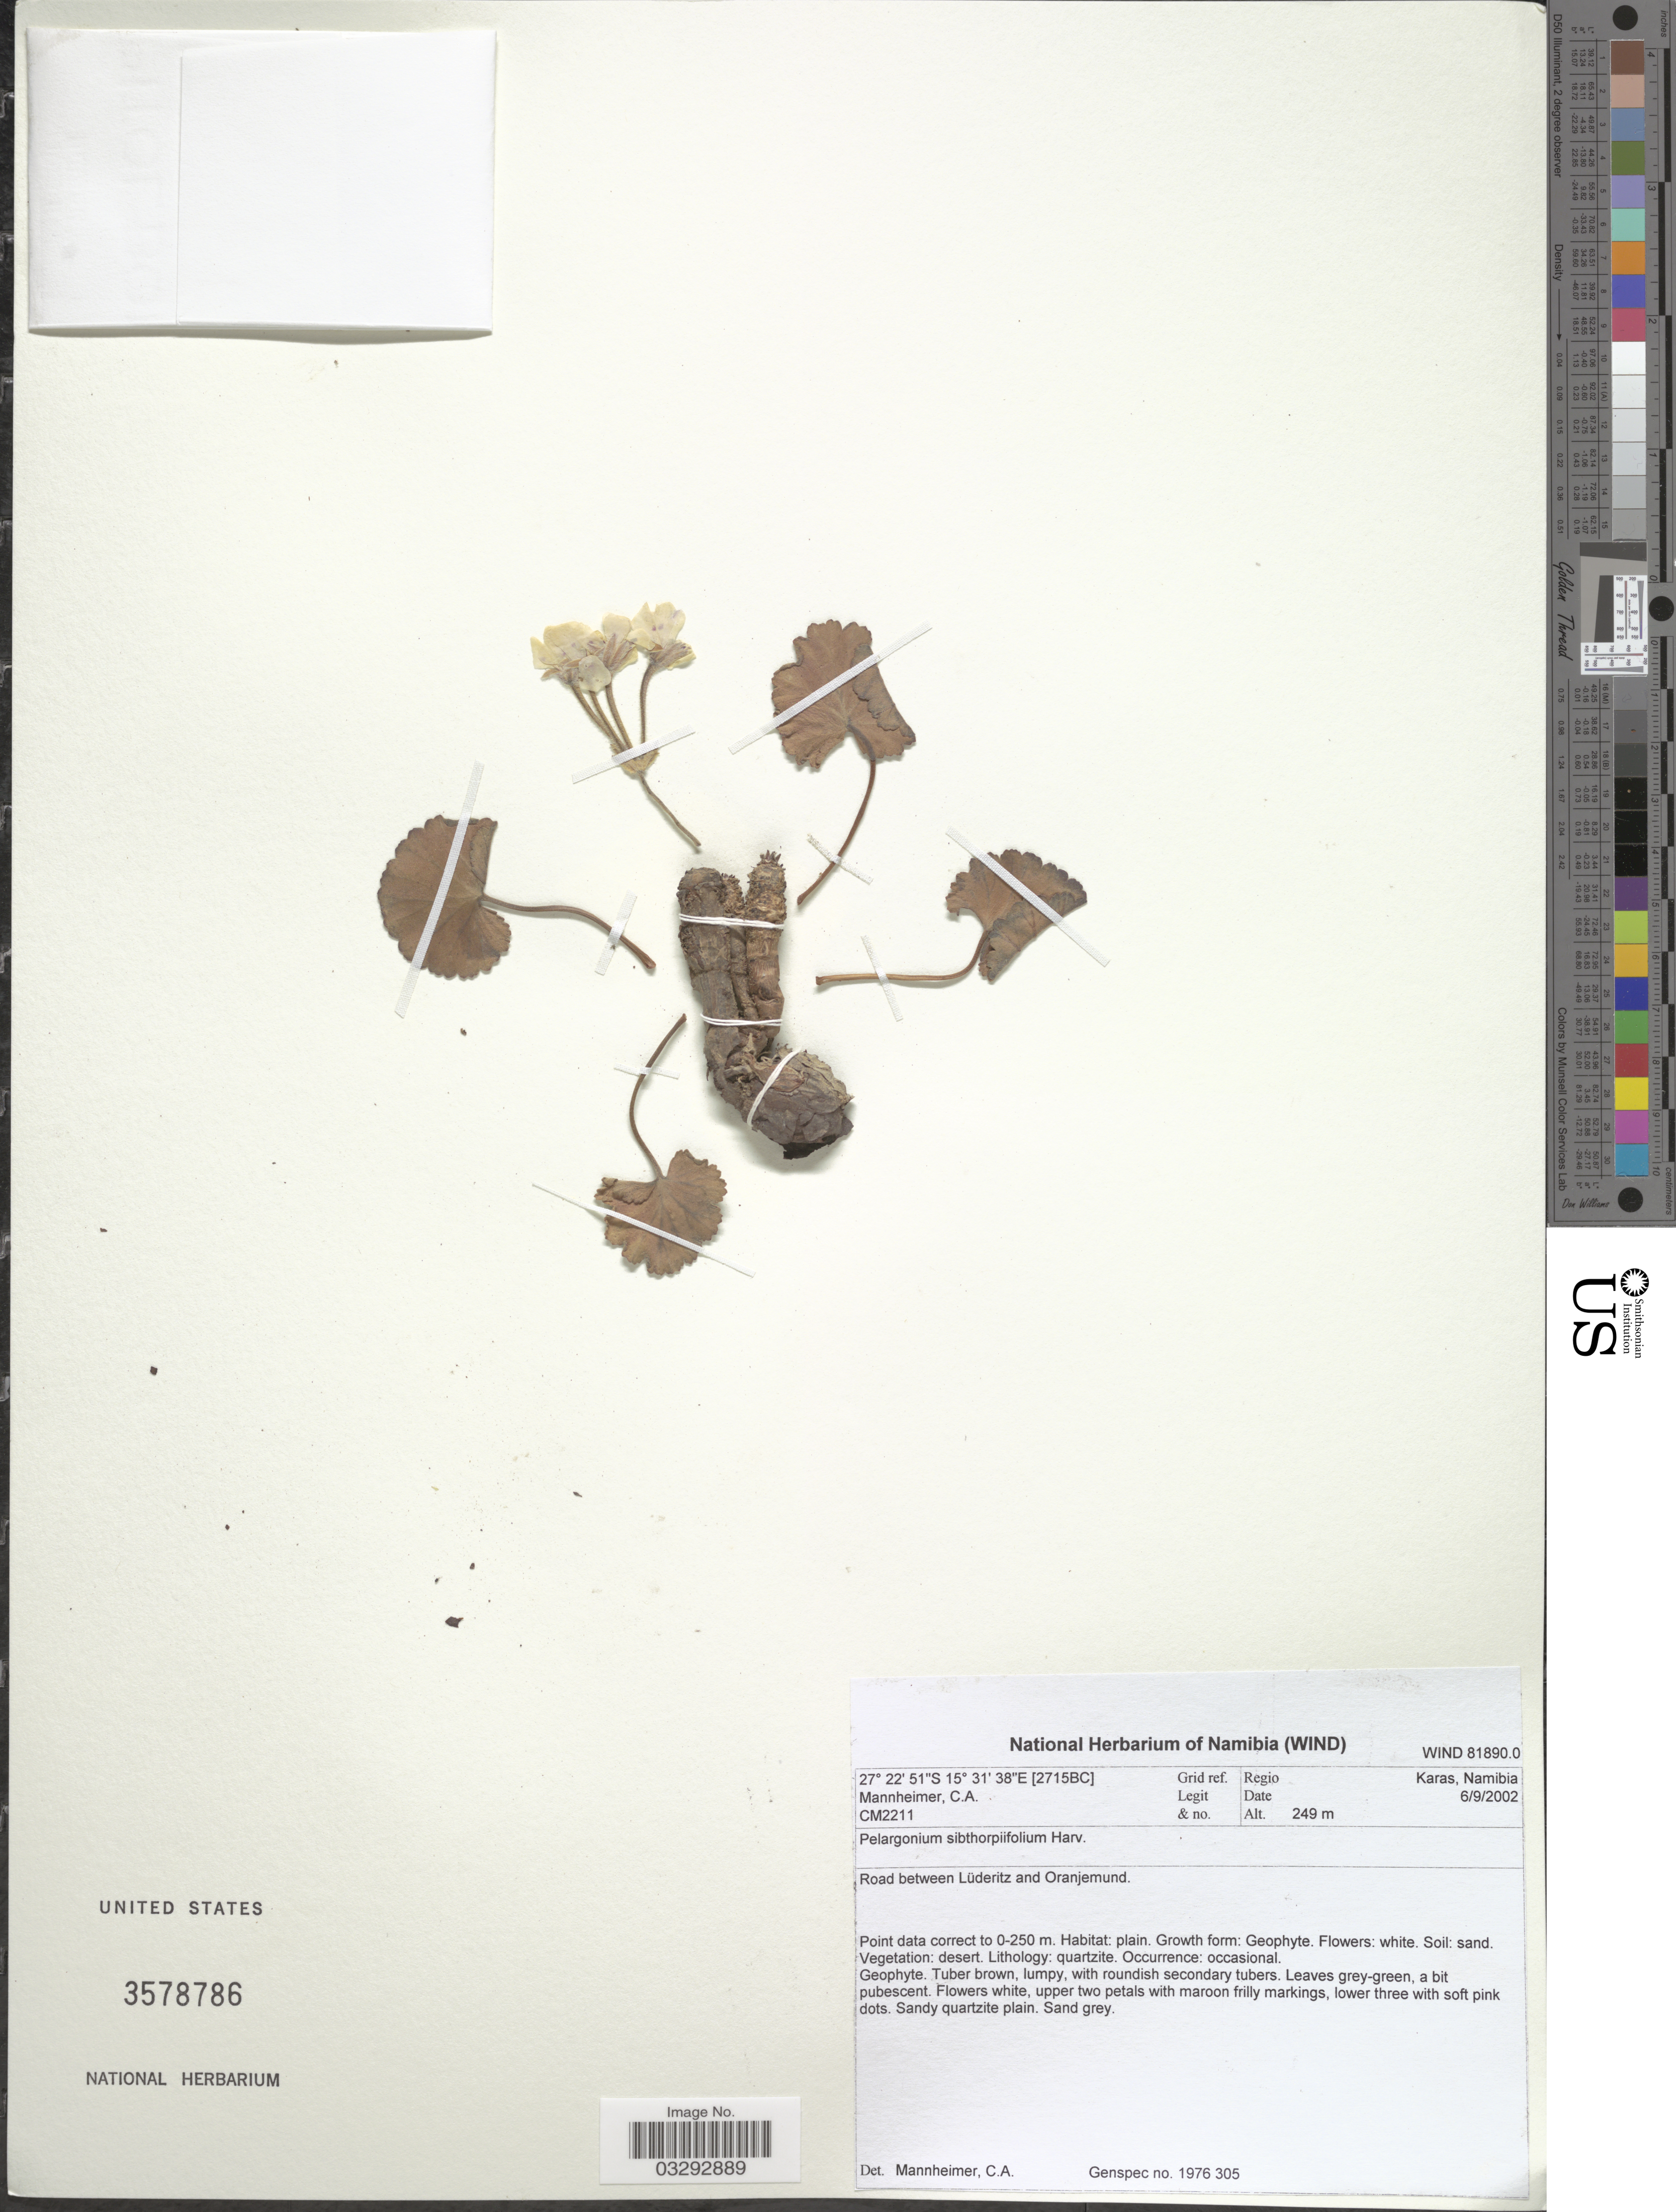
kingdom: Plantae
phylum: Tracheophyta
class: Magnoliopsida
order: Geraniales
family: Geraniaceae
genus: Pelargonium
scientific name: Pelargonium sibthorpiifolium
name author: Harv.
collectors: C. A. Mannheimer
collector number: CM2211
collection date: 2002-09-06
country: Namibia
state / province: Karas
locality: Grid ref. [2715BC], Regio Karas, Namibia, Road between Lüderitz and Oranjemund.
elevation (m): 249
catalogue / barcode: US 3578786